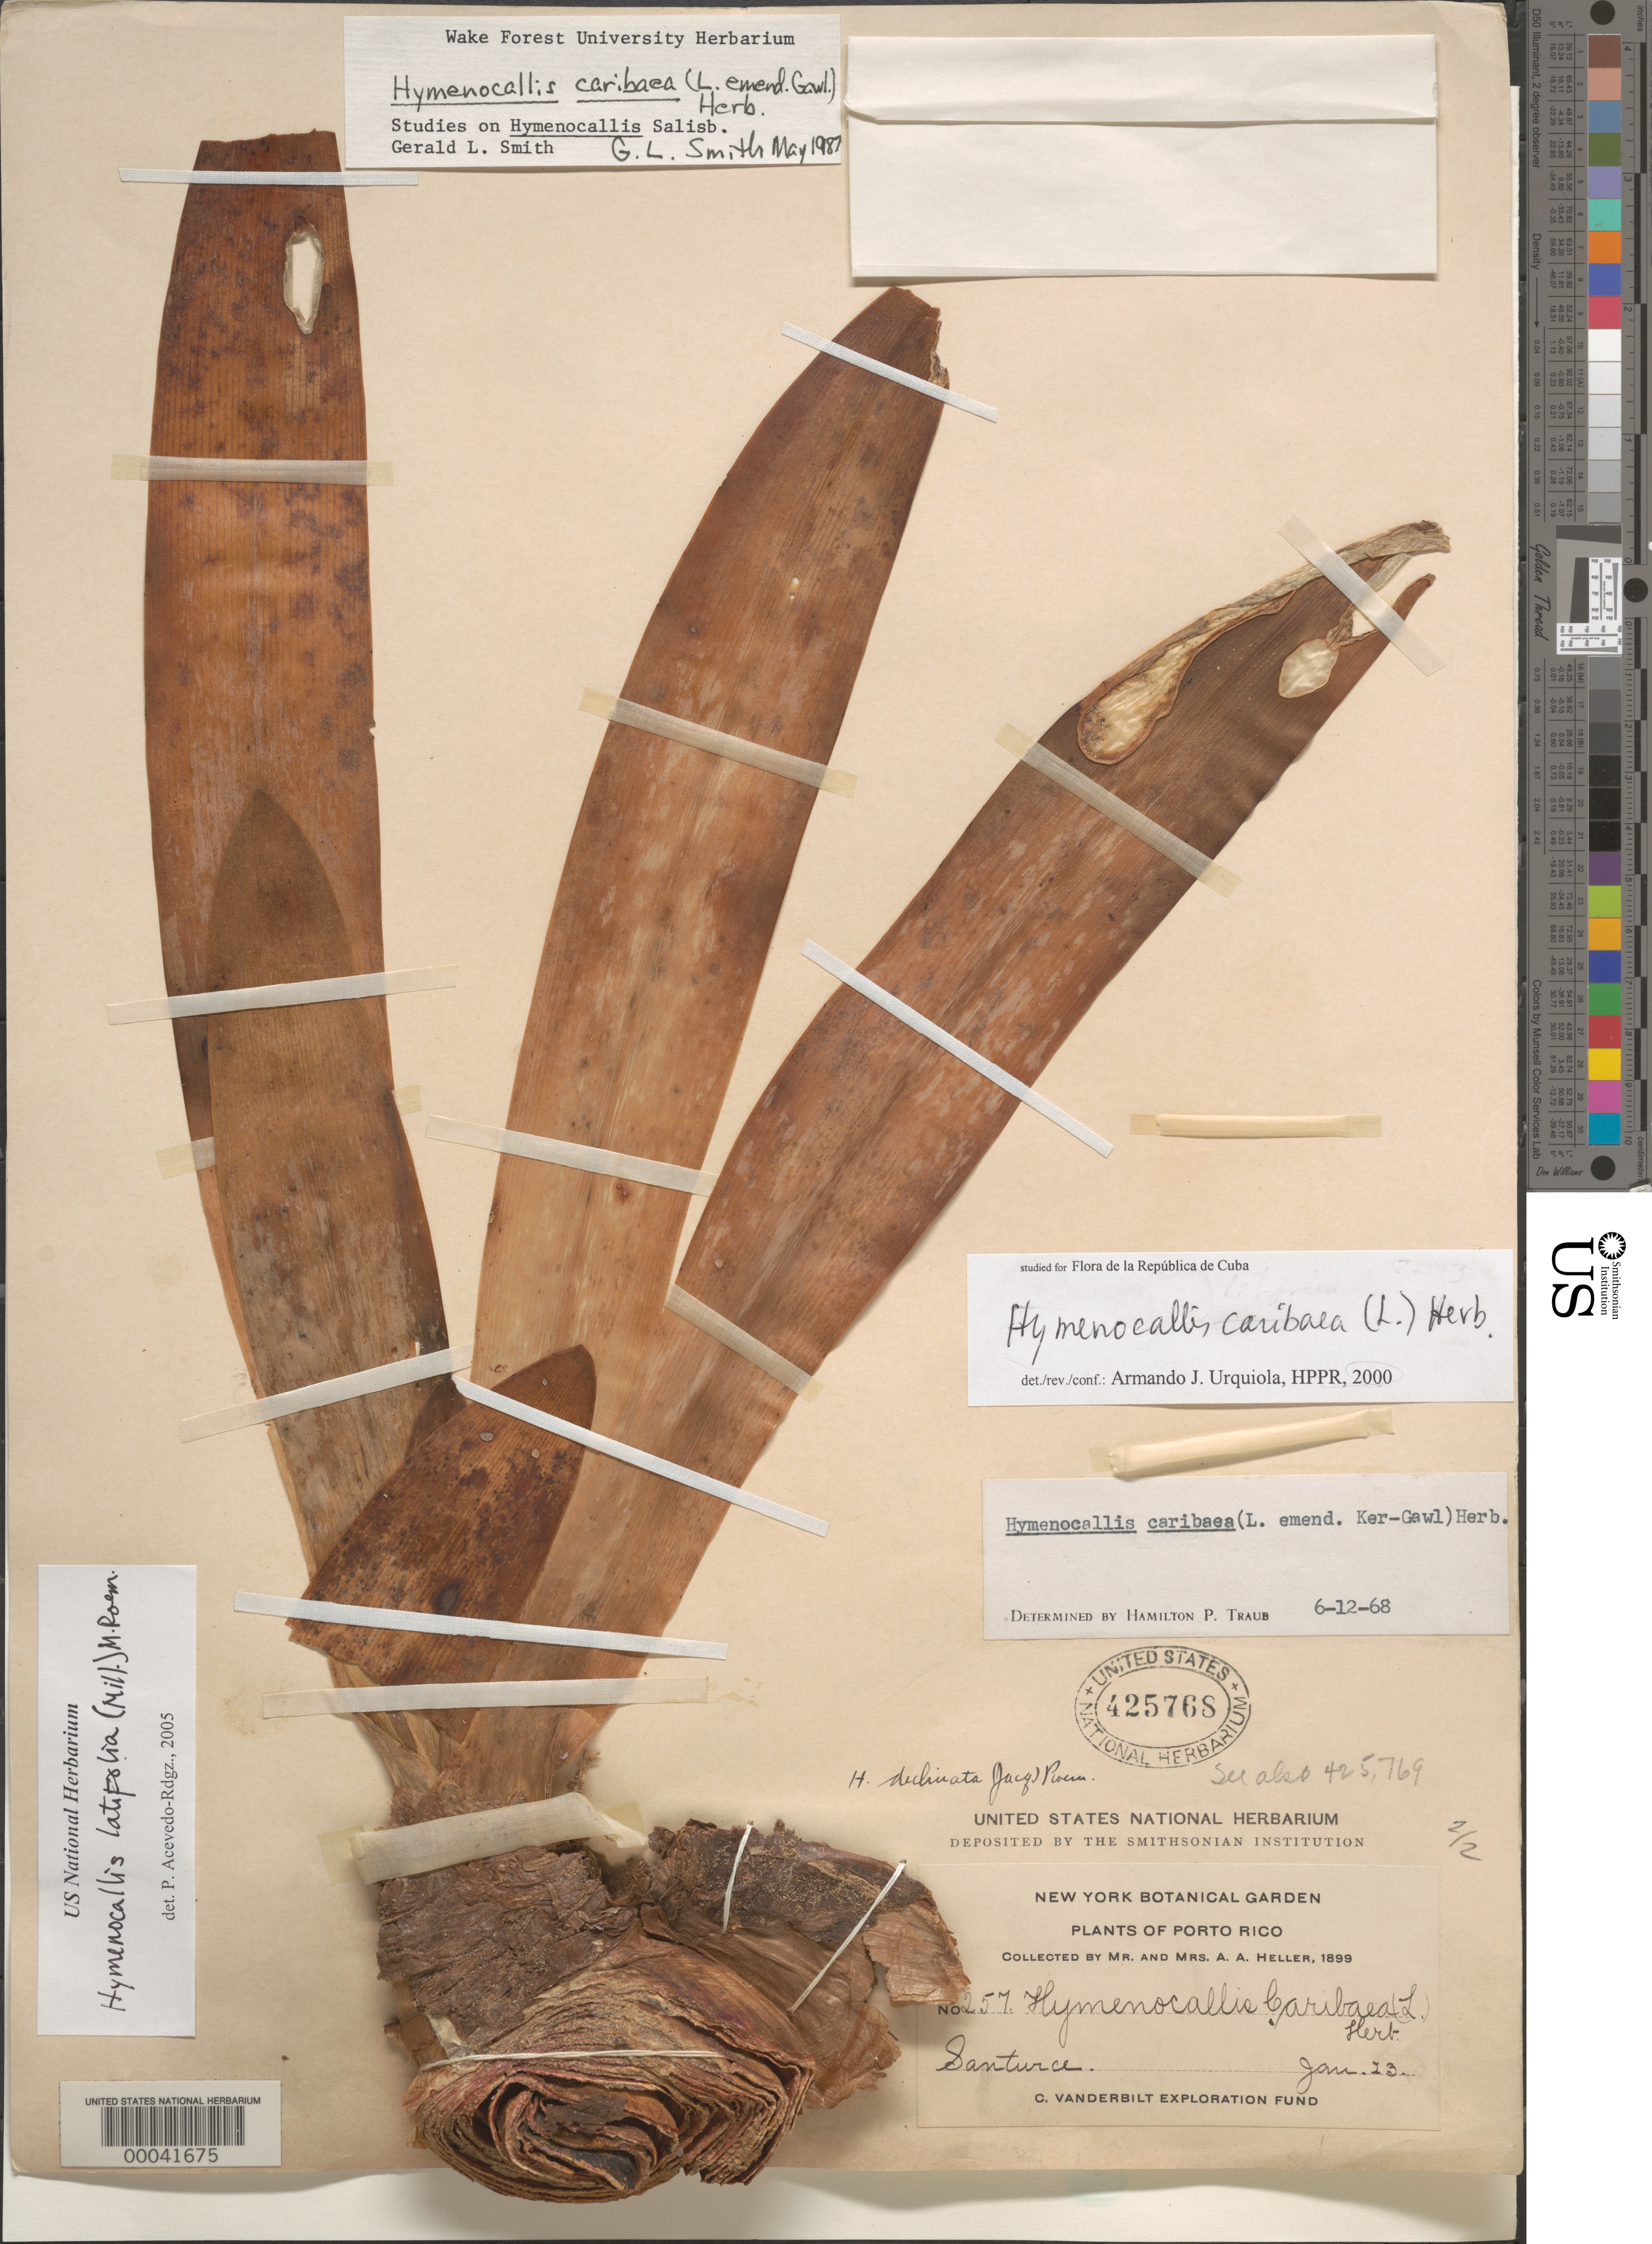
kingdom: Plantae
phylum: Tracheophyta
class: Liliopsida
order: Asparagales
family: Amaryllidaceae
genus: Hymenocallis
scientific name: Hymenocallis latifolia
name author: (Mill.) M. Roem.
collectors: A. A. Heller & E. G. Heller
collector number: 257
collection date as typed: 13 Jan 1899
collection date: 1899-01-13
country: Puerto Rico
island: Greater Antilles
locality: Santurce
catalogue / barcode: US 425768